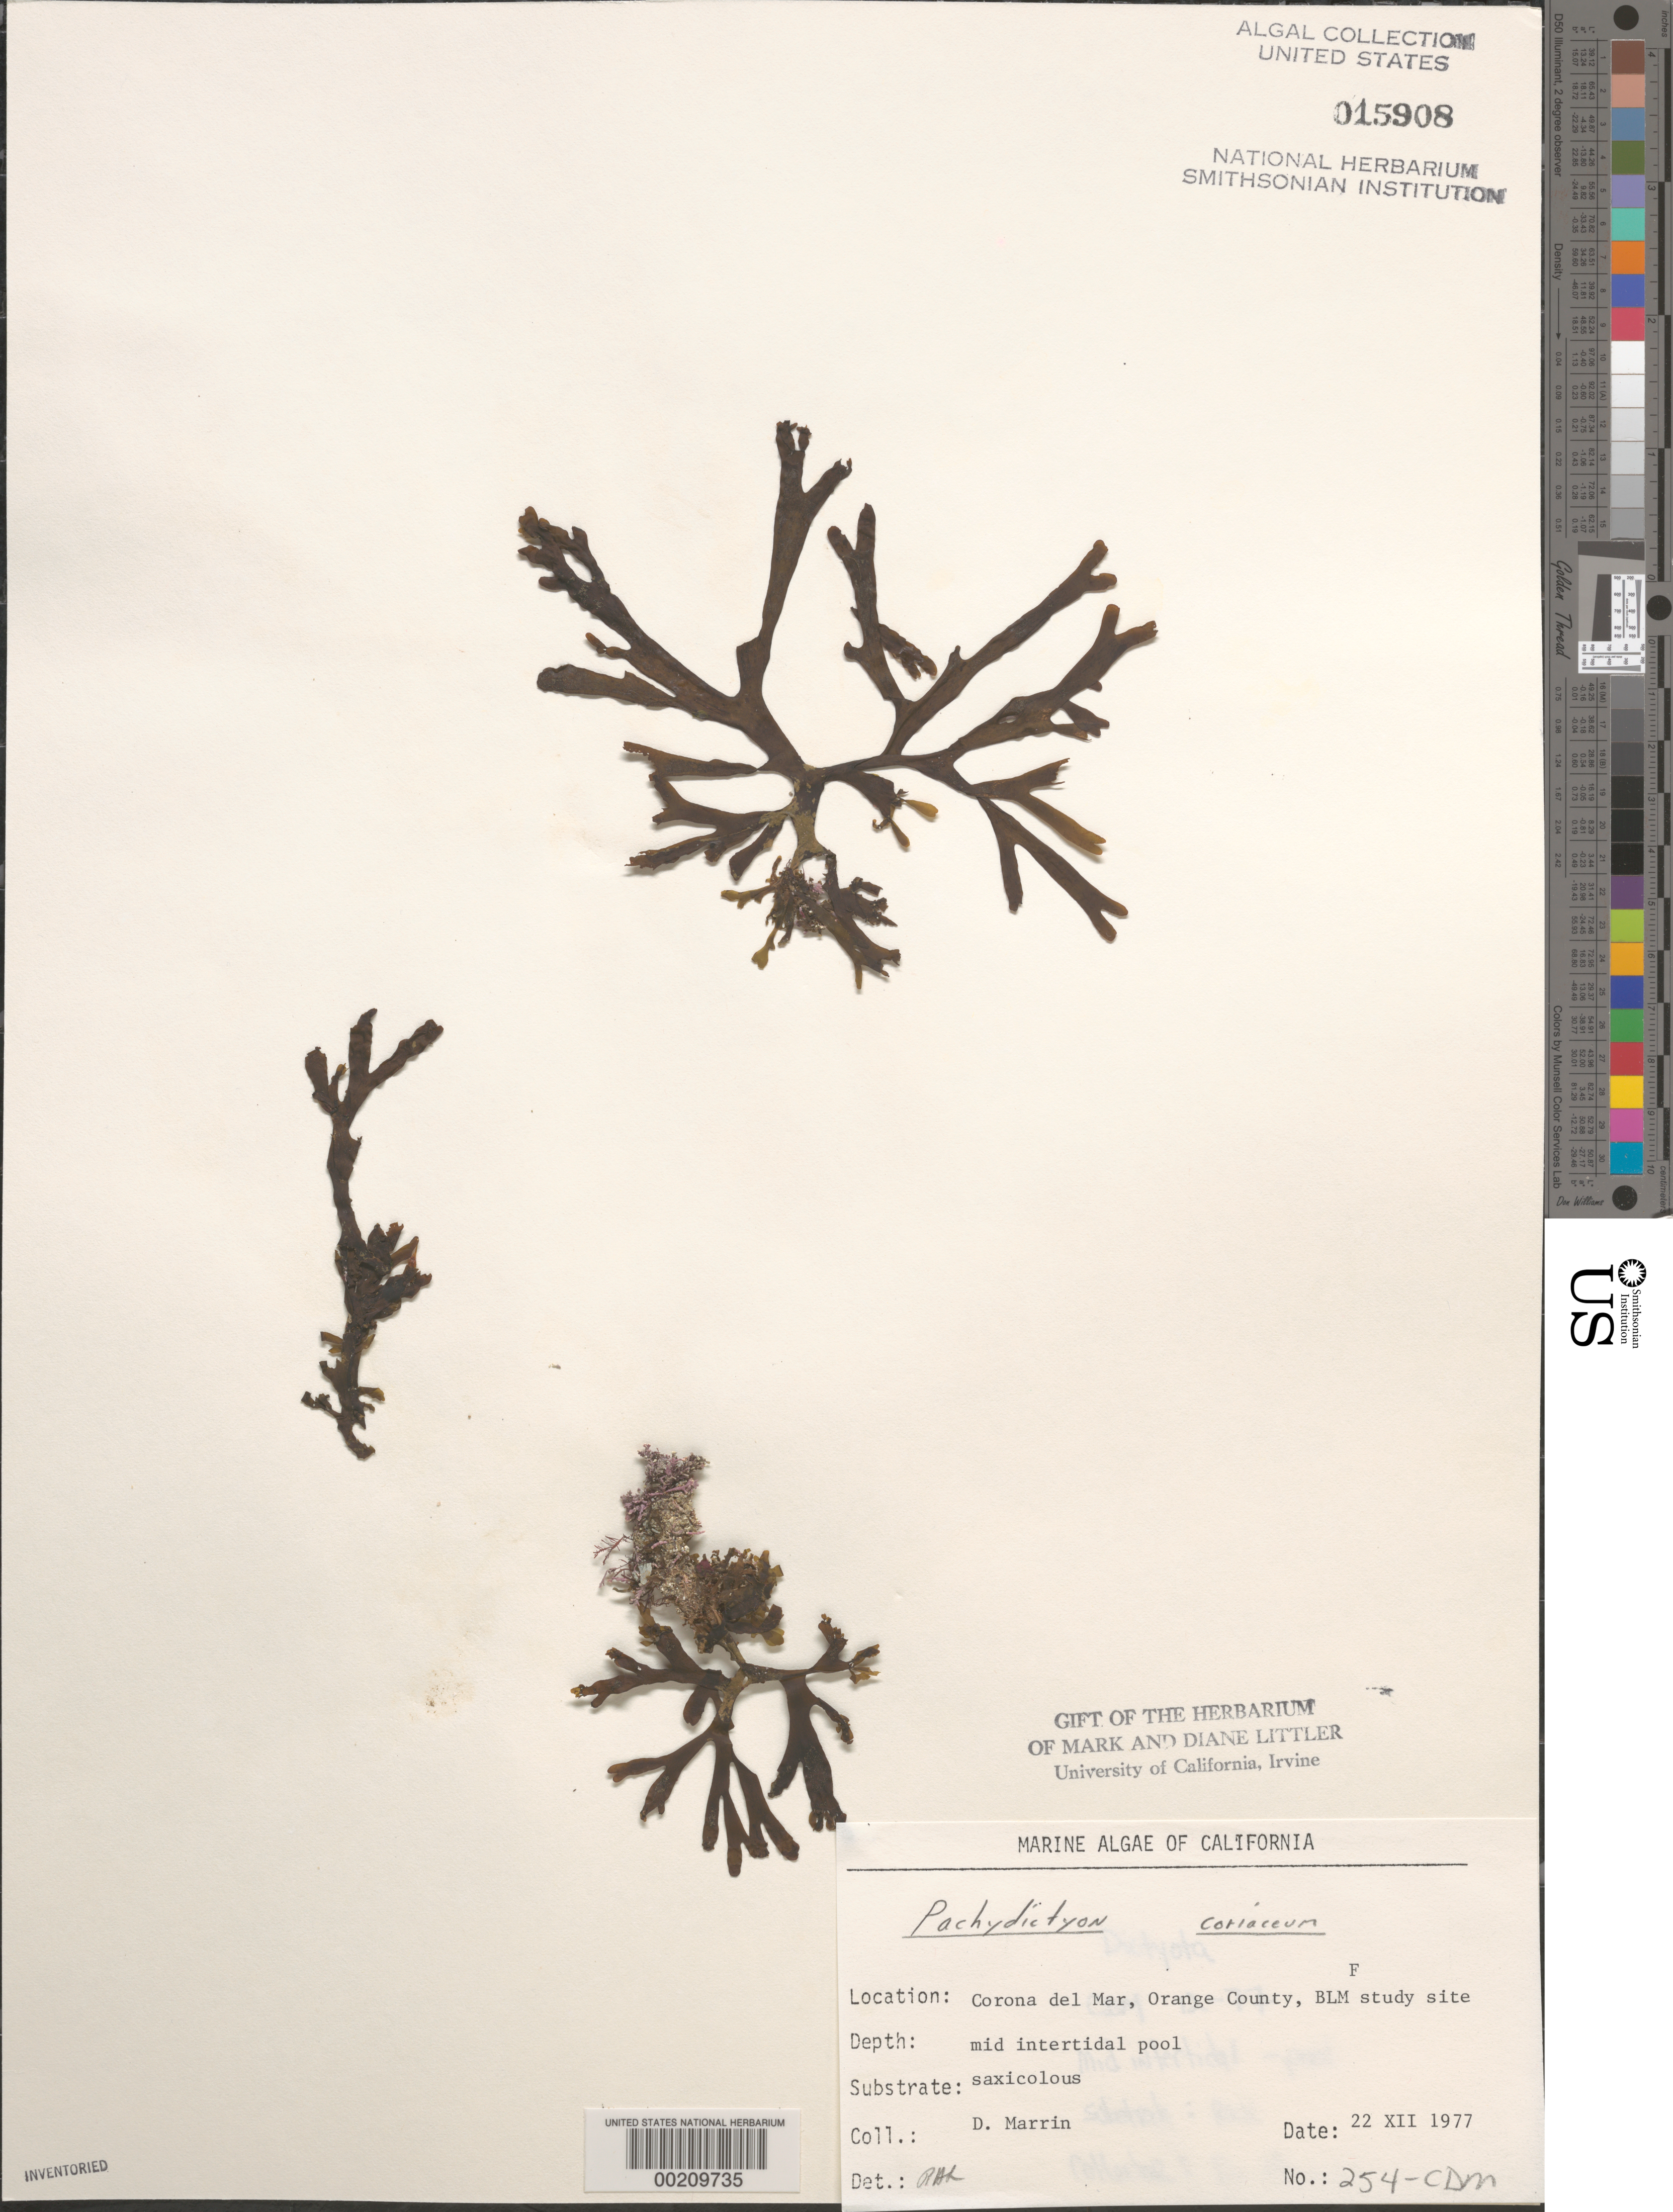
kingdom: Chromista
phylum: Ochrophyta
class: Phaeophyceae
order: Dictyotales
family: Dictyotaceae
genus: Pachydictyon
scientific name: Pachydictyon coriaceum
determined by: Sims, Robert H.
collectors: D. Marrin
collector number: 254-cdm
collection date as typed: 22 Dec 1977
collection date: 1977-12-22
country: United States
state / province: California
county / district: Orange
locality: Corona del Mar, mouth of Morning Canyon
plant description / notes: BLM-SOCALBIGHT Rocky Intertidal Survey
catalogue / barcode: US 15908